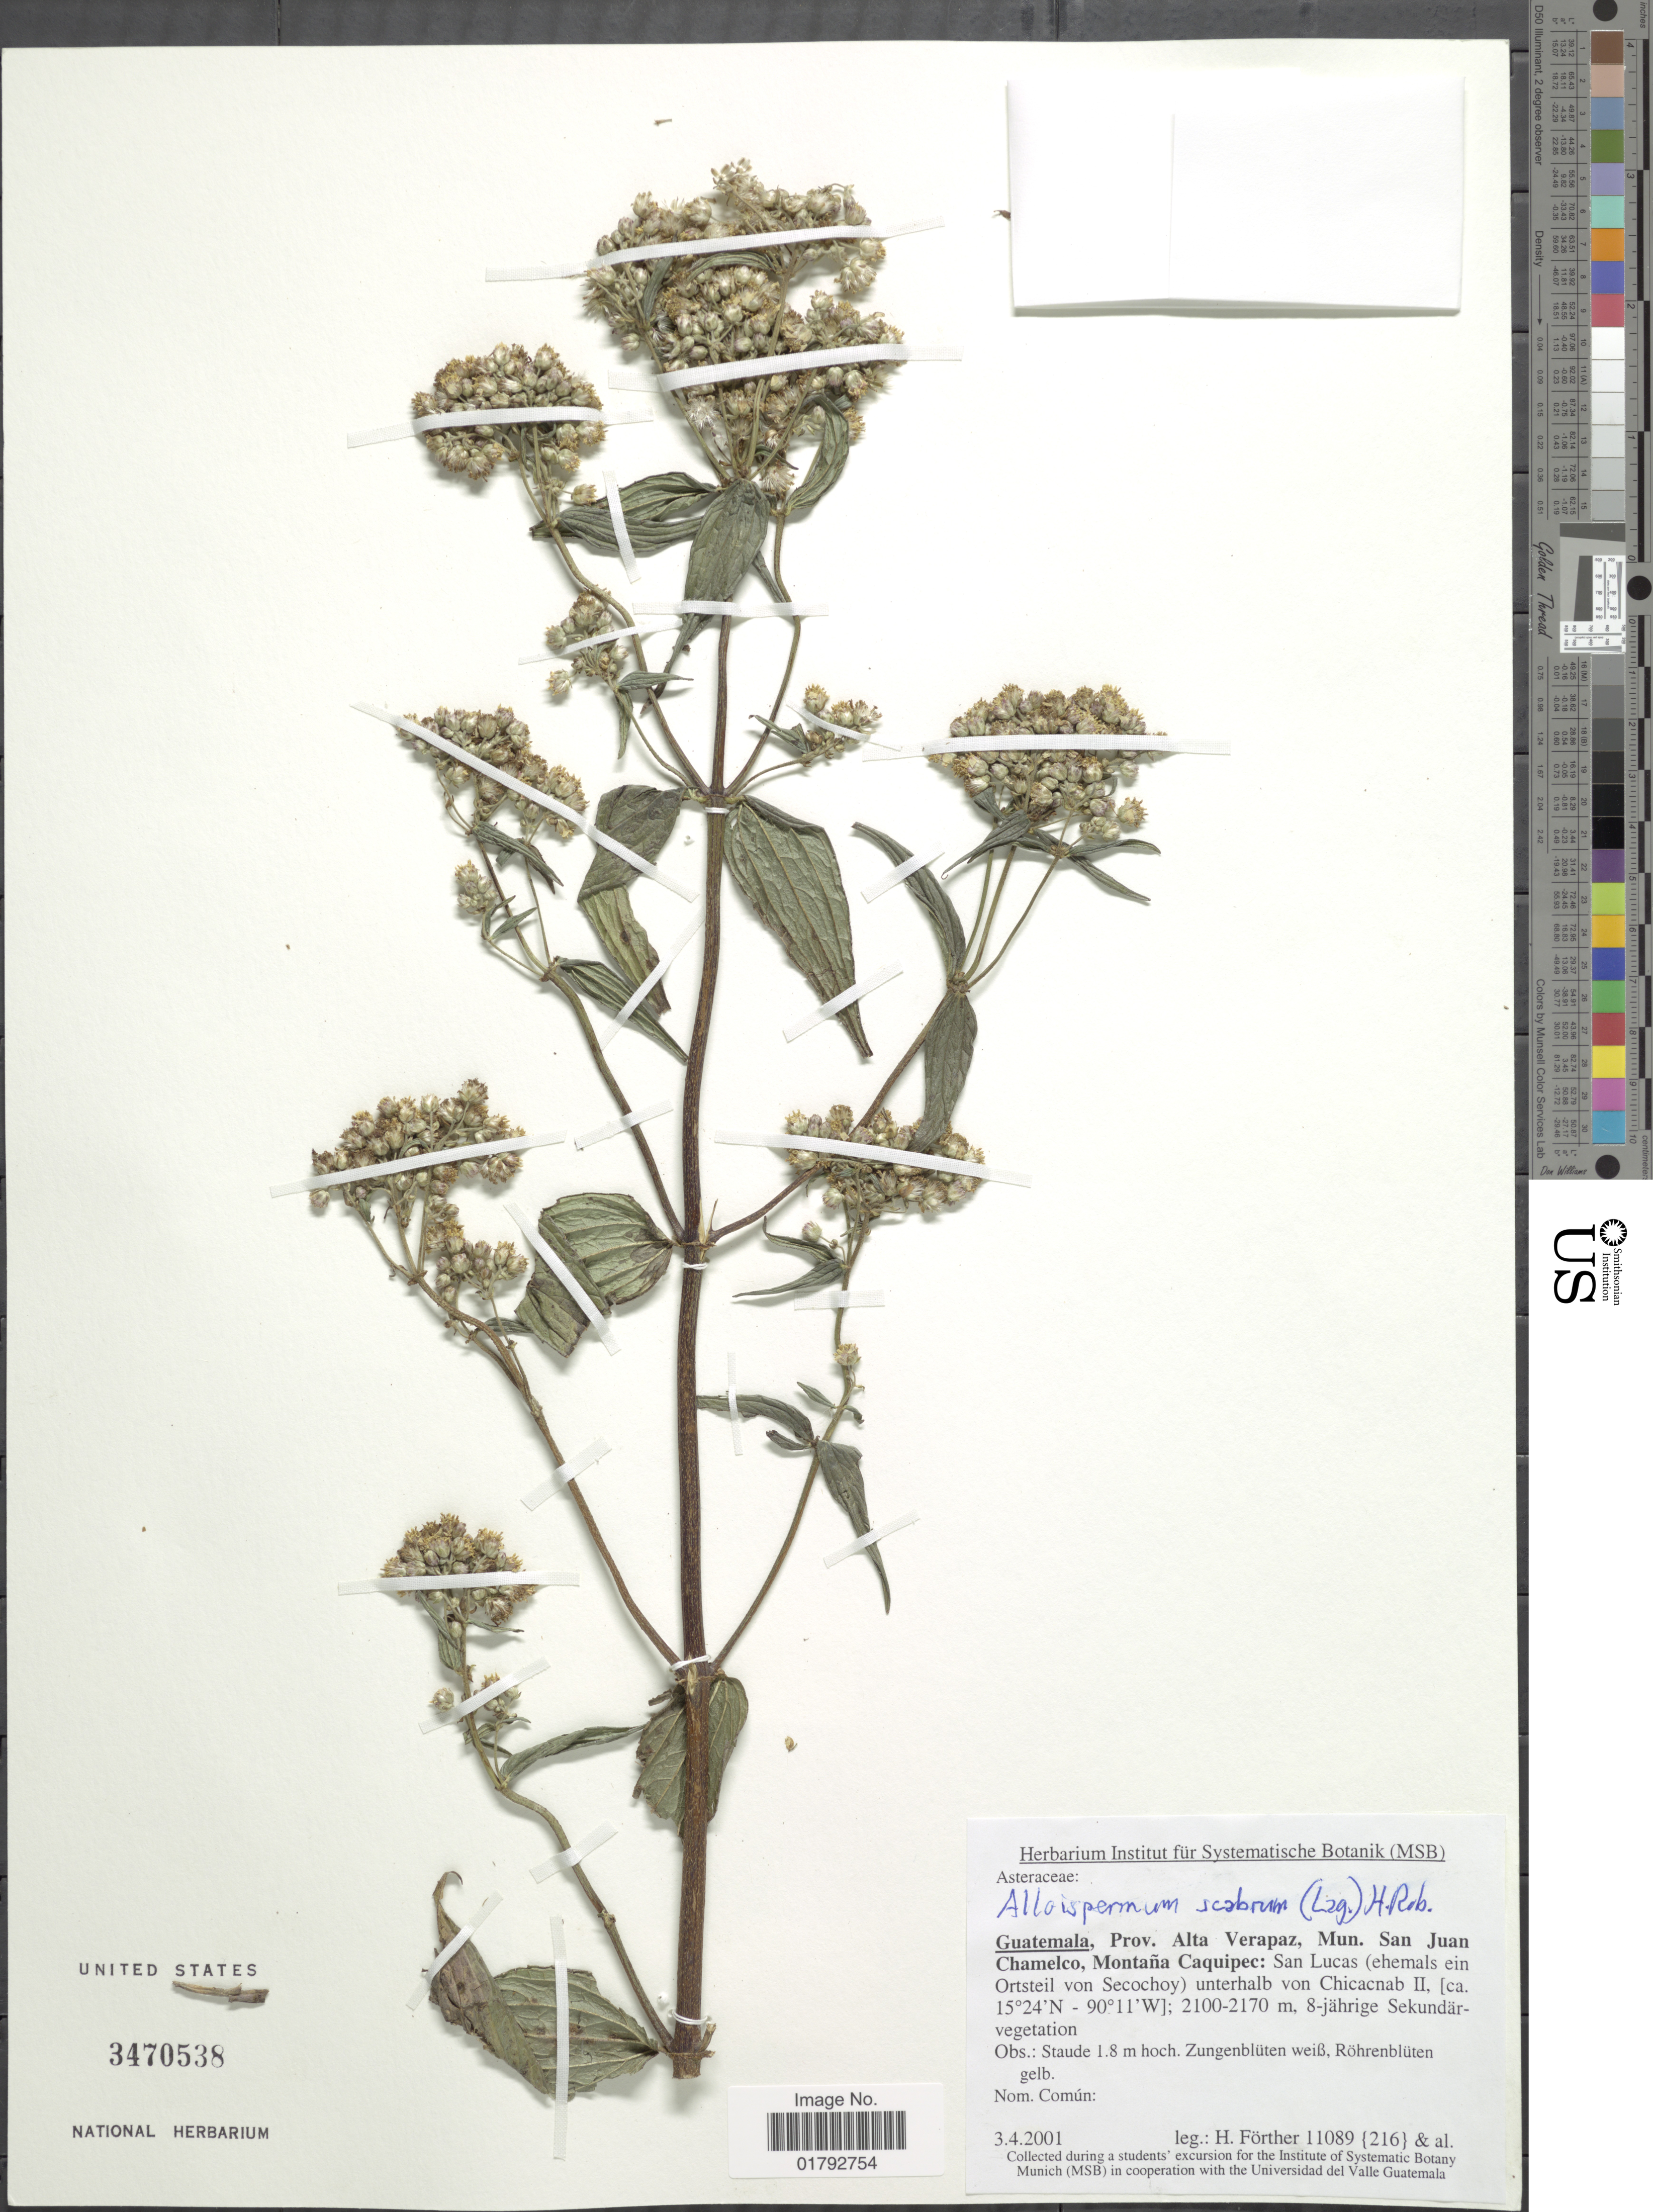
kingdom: Plantae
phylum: Tracheophyta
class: Magnoliopsida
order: Asterales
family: Asteraceae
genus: Alloispermum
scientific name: Alloispermum scabrum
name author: (Lag.) H. Rob.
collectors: H. Förther & et al.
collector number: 11089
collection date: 2001-04-03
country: Guatemala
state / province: Alta Verapaz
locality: Guatemala, Alta Verpaz, Mun. San Juan Chamelco, Montana Caquipec: San Lucas (ehemals ein Ortsteil von Secochoy) unterhalb von Chicacnab II.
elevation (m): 2100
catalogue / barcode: US 3470538